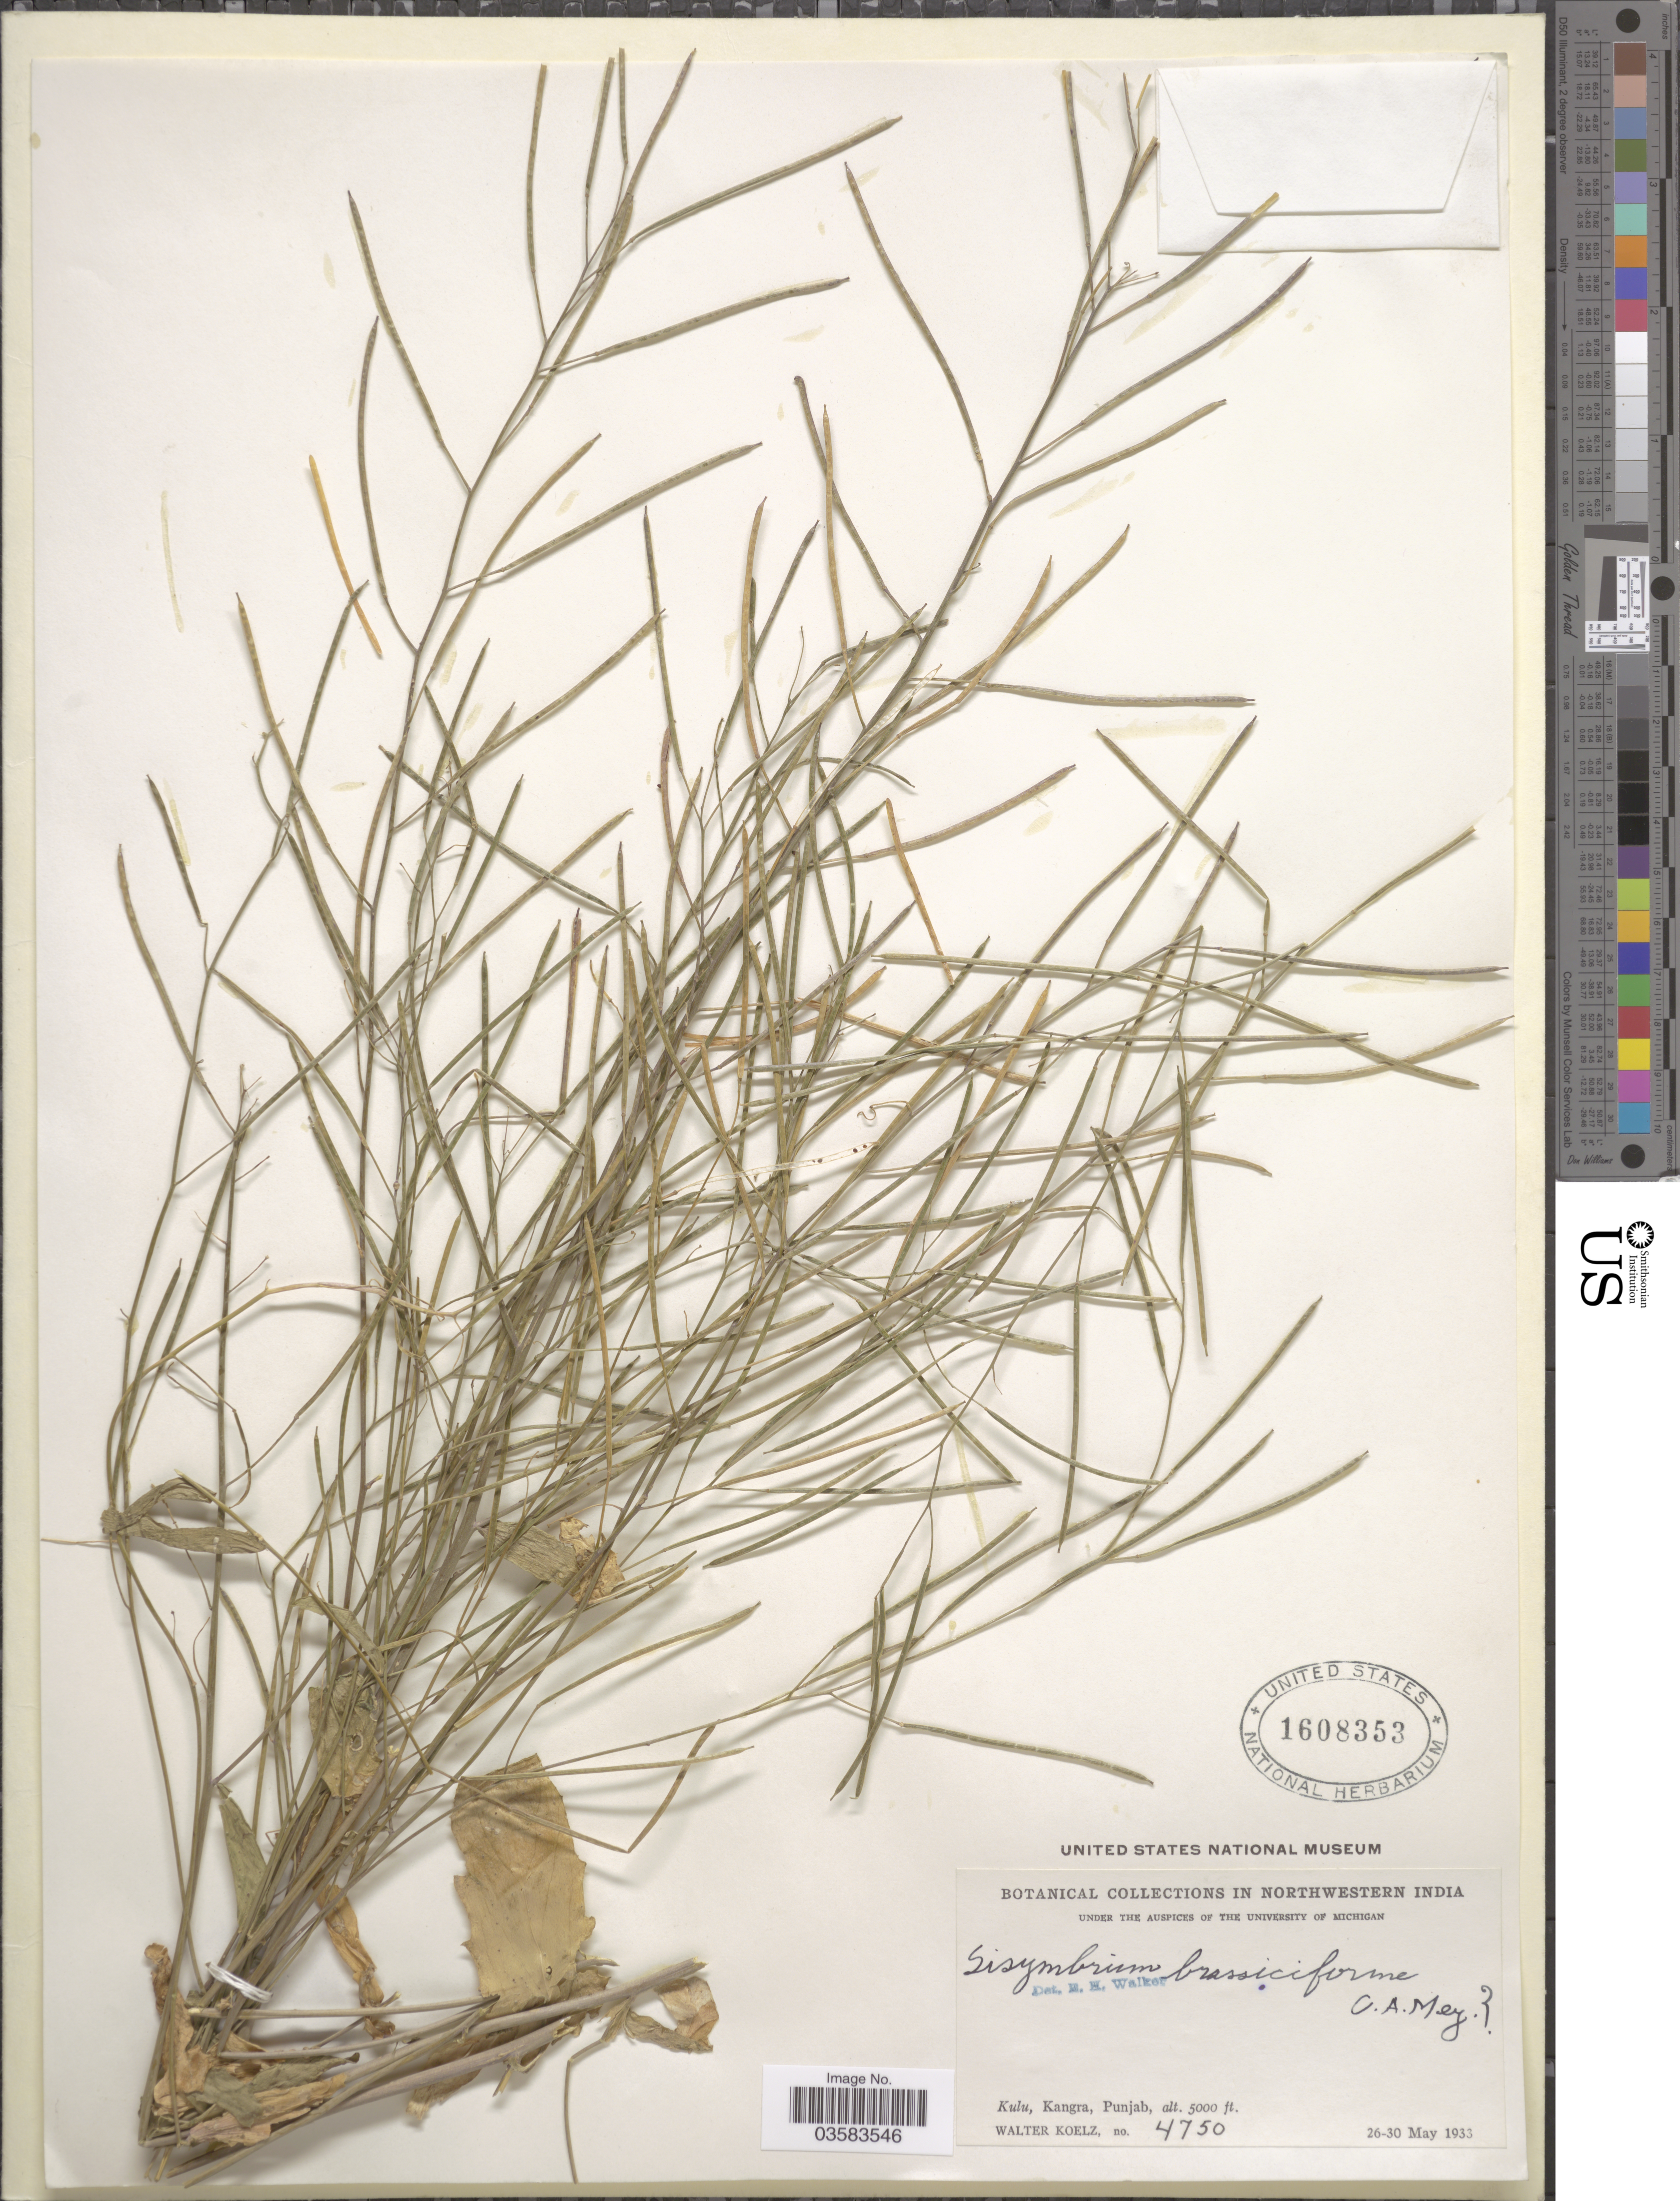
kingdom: Plantae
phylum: Tracheophyta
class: Magnoliopsida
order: Brassicales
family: Brassicaceae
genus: Sisymbrium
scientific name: Sisymbrium brassiciforme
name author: C.A. Mey.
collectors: W. N. Koelz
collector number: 4750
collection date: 1933-05-26/1933-05-30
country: India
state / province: Punjab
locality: Northwestern India. Kulu, Kangra.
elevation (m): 1524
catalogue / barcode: US 1608353